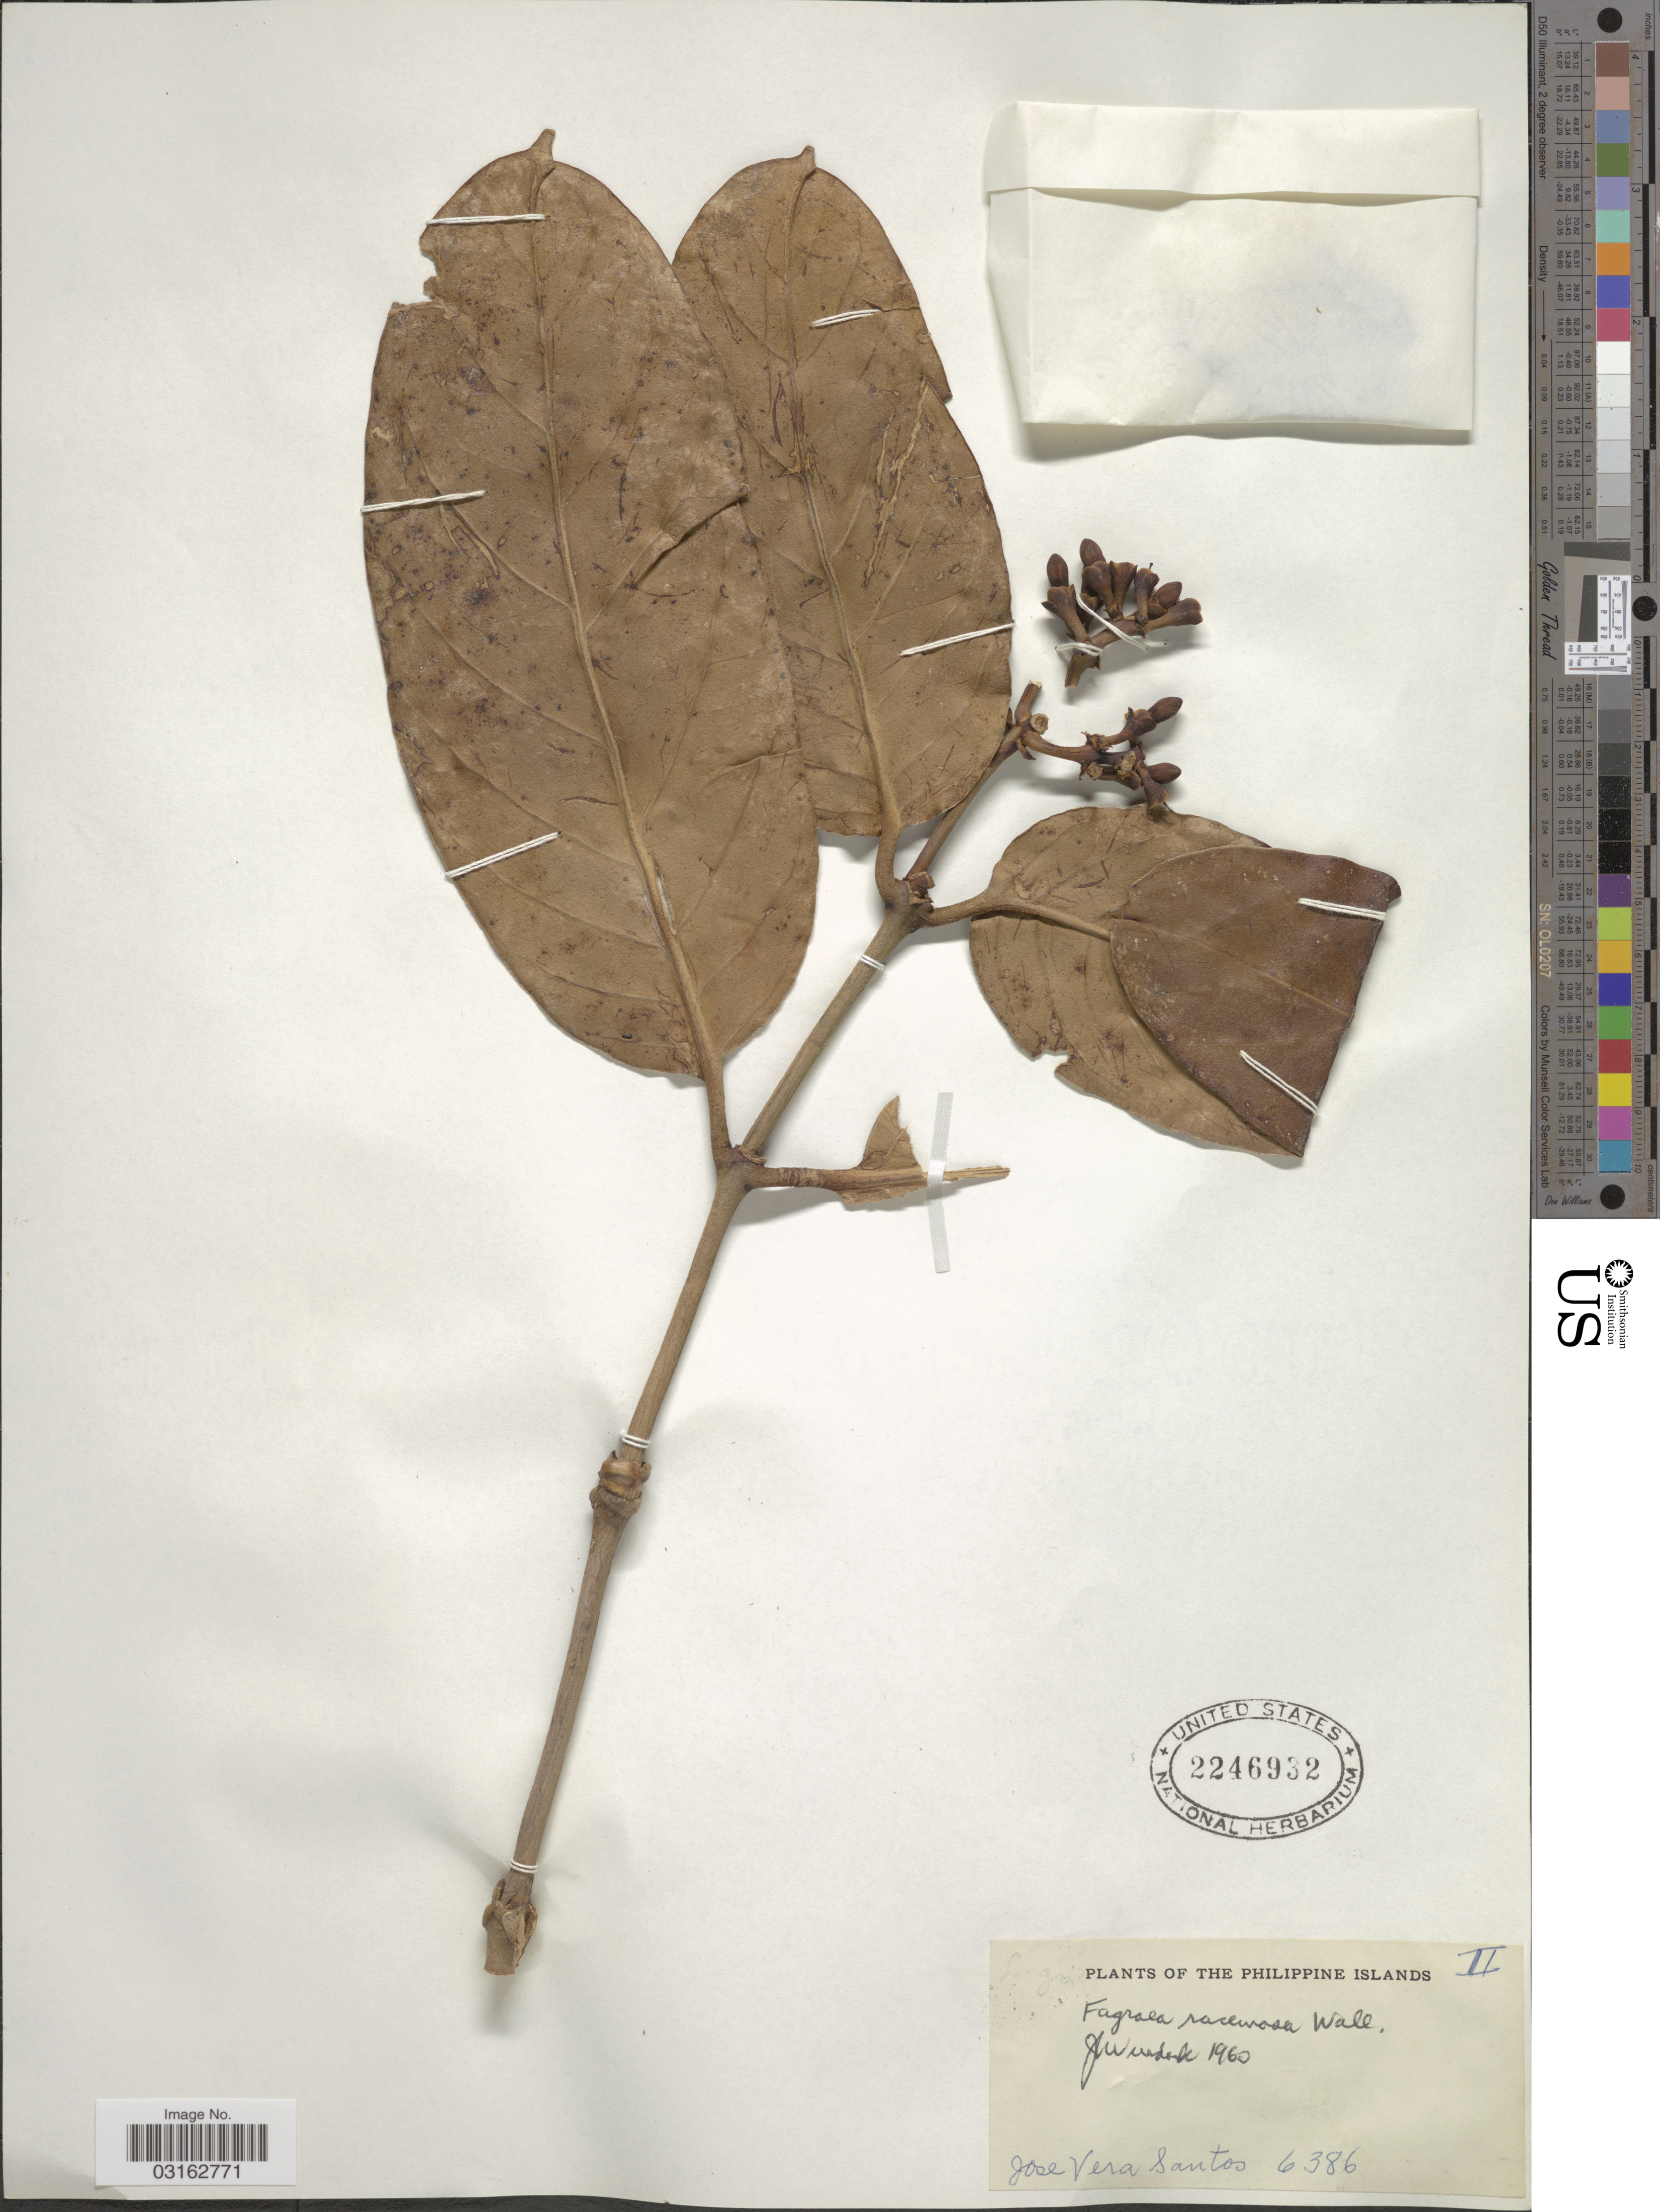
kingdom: Plantae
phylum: Tracheophyta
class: Magnoliopsida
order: Gentianales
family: Gentianaceae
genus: Fagraea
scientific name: Fagraea racemosa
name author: Jack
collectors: J. Santos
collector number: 6386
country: Philippines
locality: The Philippine Islands.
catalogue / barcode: US 2246932